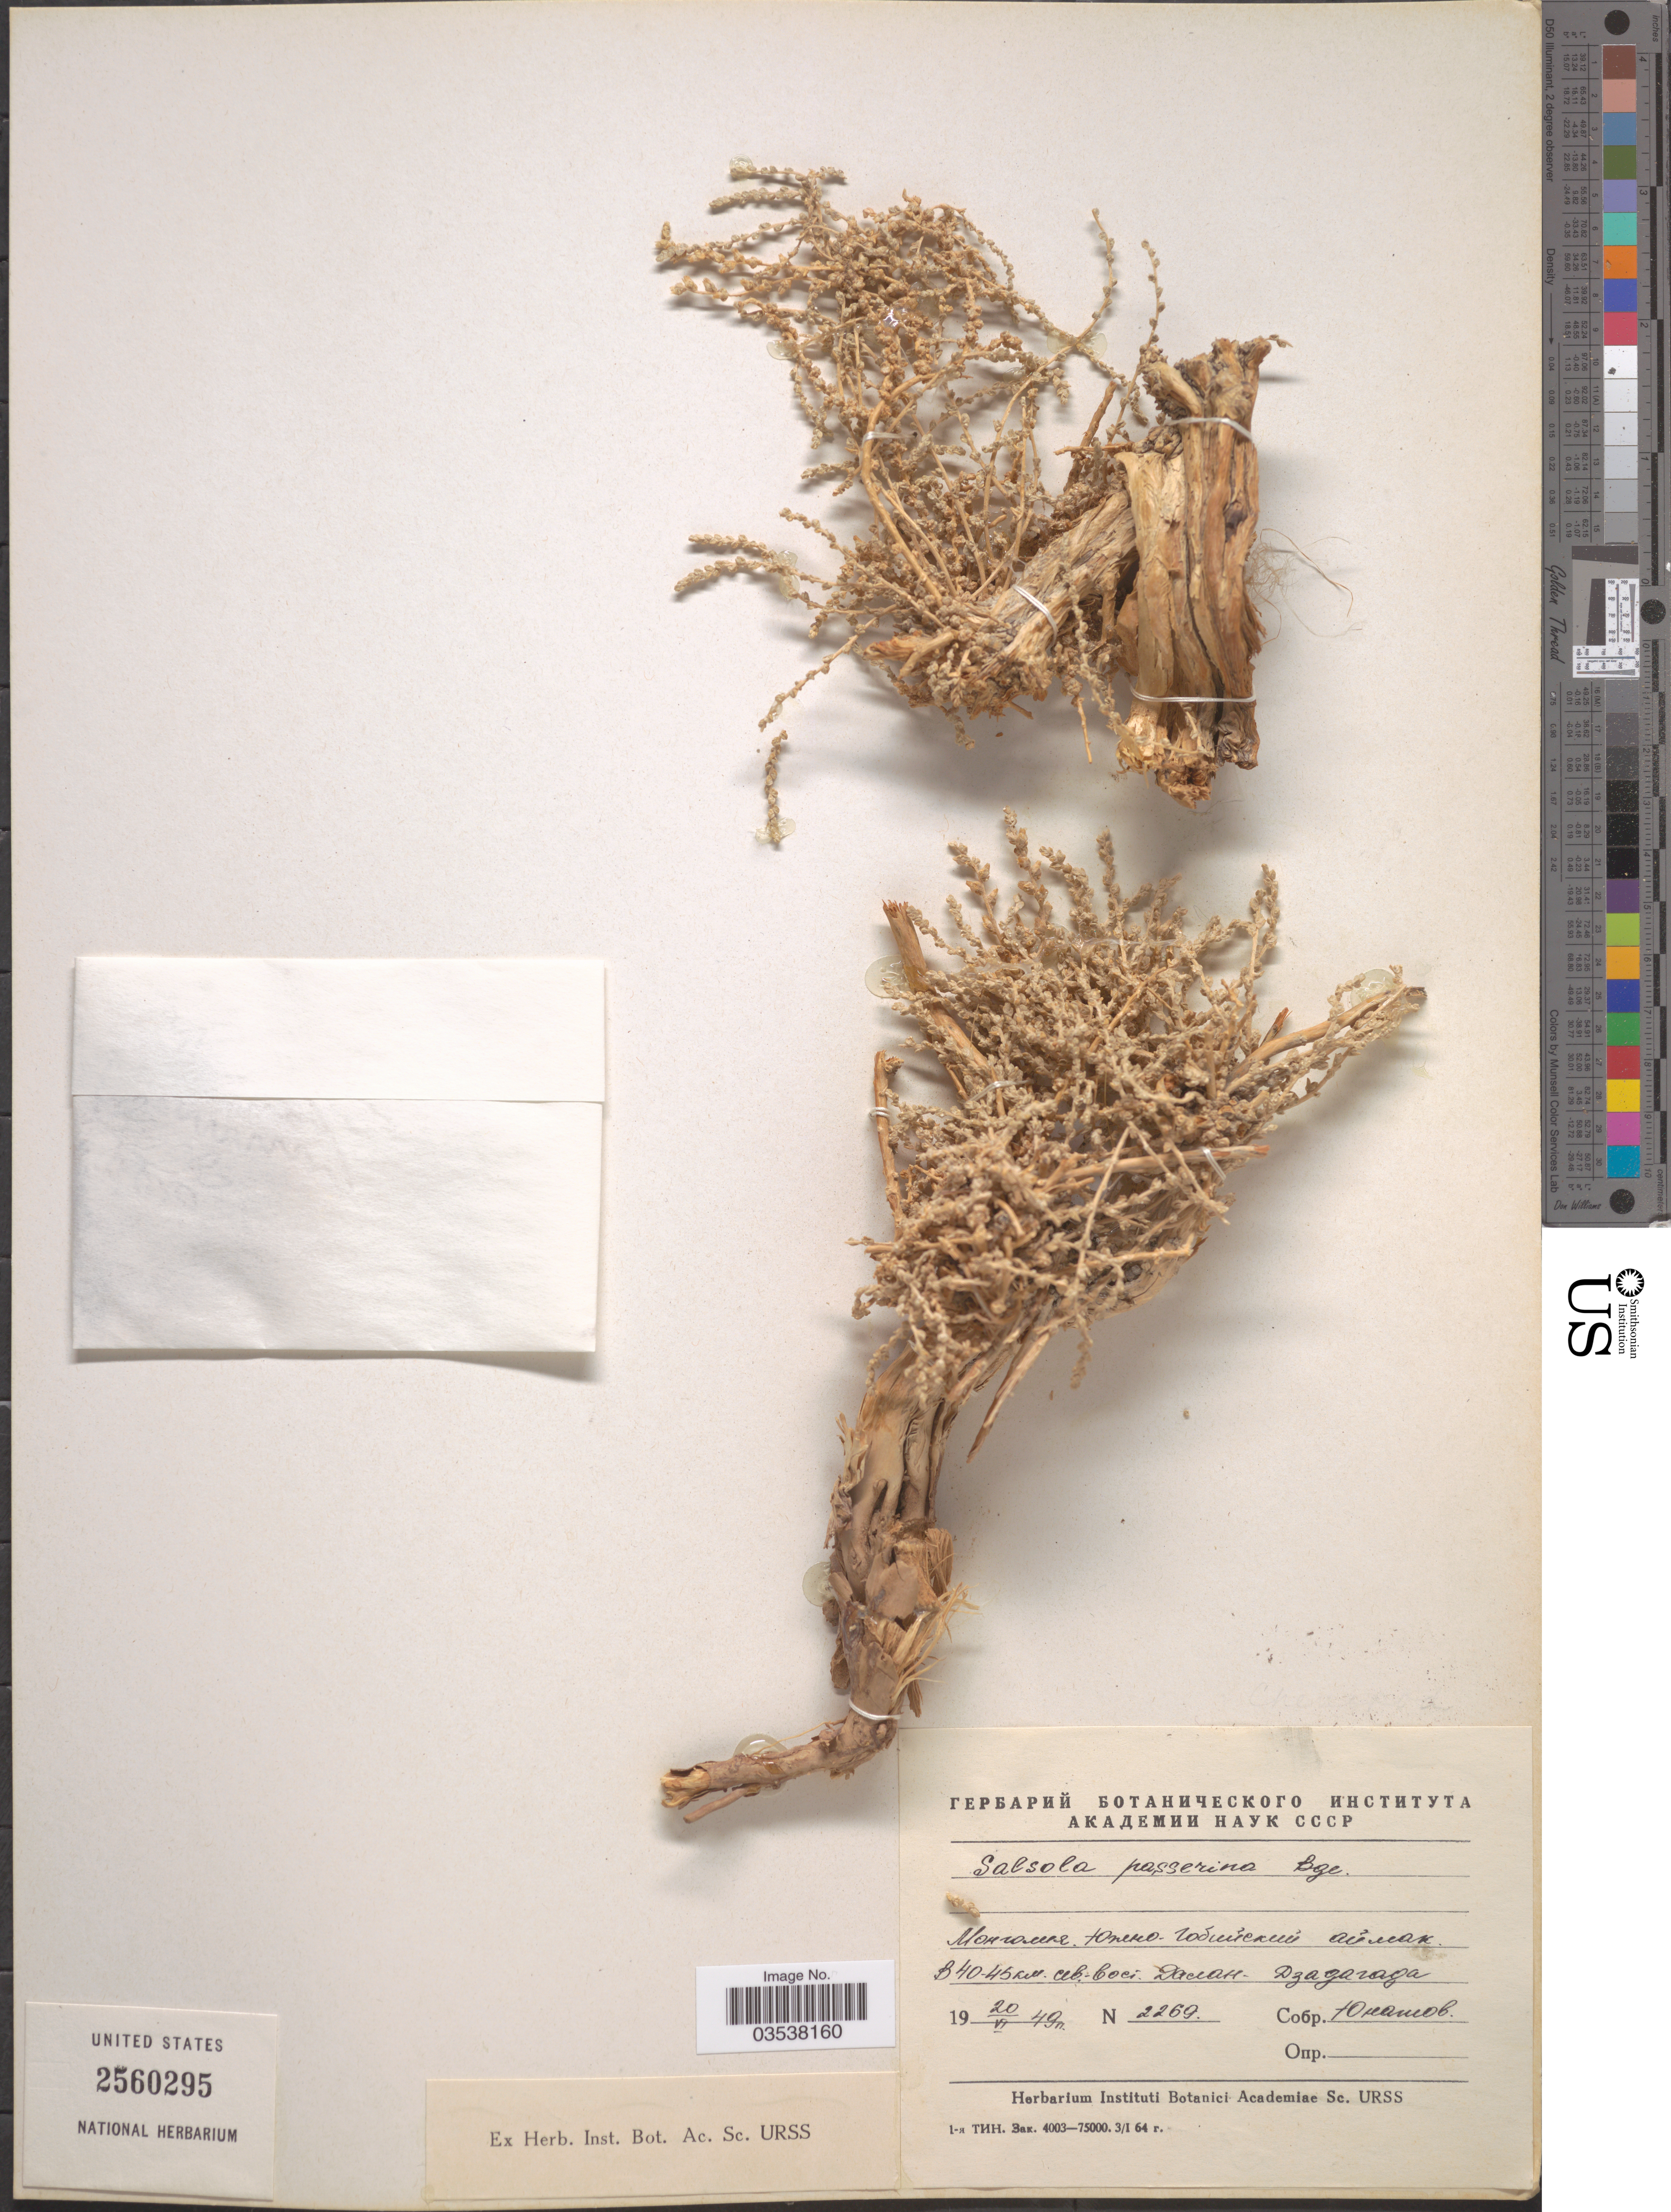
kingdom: Plantae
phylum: Tracheophyta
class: Magnoliopsida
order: Caryophyllales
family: Amaranthaceae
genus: Caroxylon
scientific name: Caroxylon passerinum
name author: (Bunge) Akhani & Roalson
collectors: Unatov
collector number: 2269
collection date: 1949-06-20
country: Mongolia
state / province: Omnogovi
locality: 40-45 km NE of Dalandzadgad.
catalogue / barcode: US 2560295